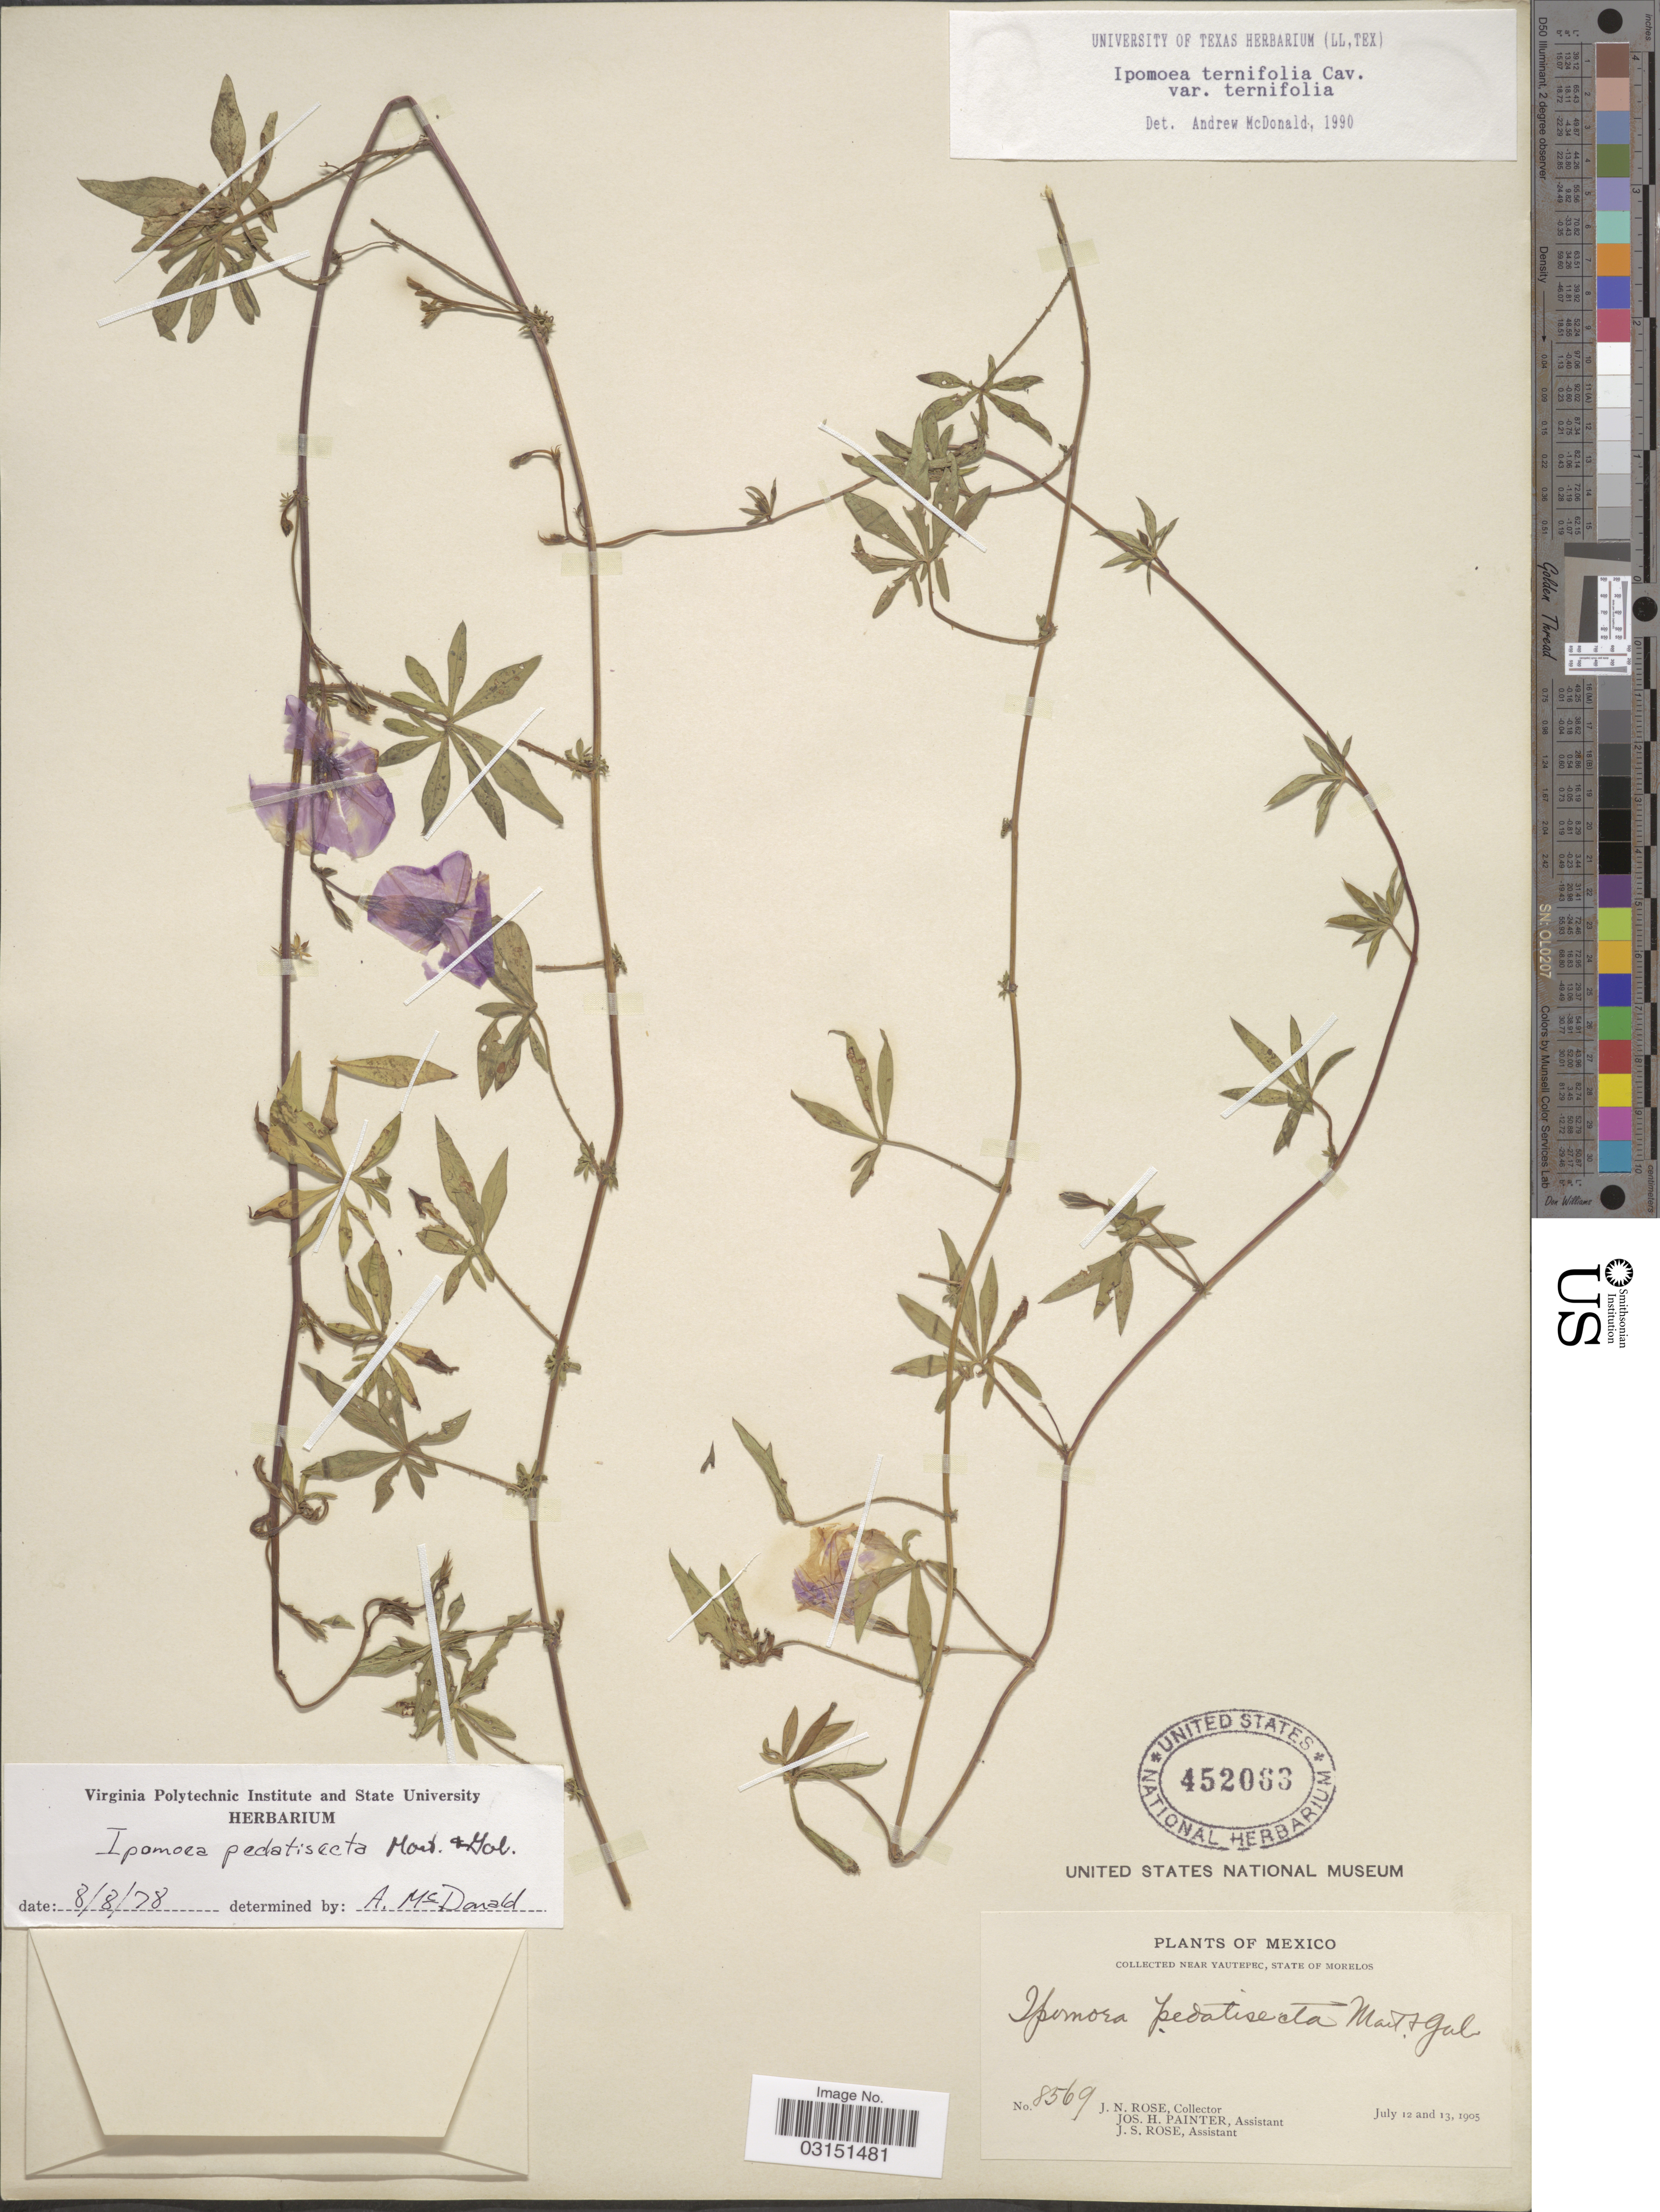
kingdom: Plantae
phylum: Tracheophyta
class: Magnoliopsida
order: Solanales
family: Convolvulaceae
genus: Ipomoea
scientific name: Ipomoea ternifolia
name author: Cav.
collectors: J. N. Rose, J. H. Painter & J. S. Rose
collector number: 8569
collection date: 1905-07-12/1905-07-13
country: Mexico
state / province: Morelos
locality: Near Yautepec.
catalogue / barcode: US 452063